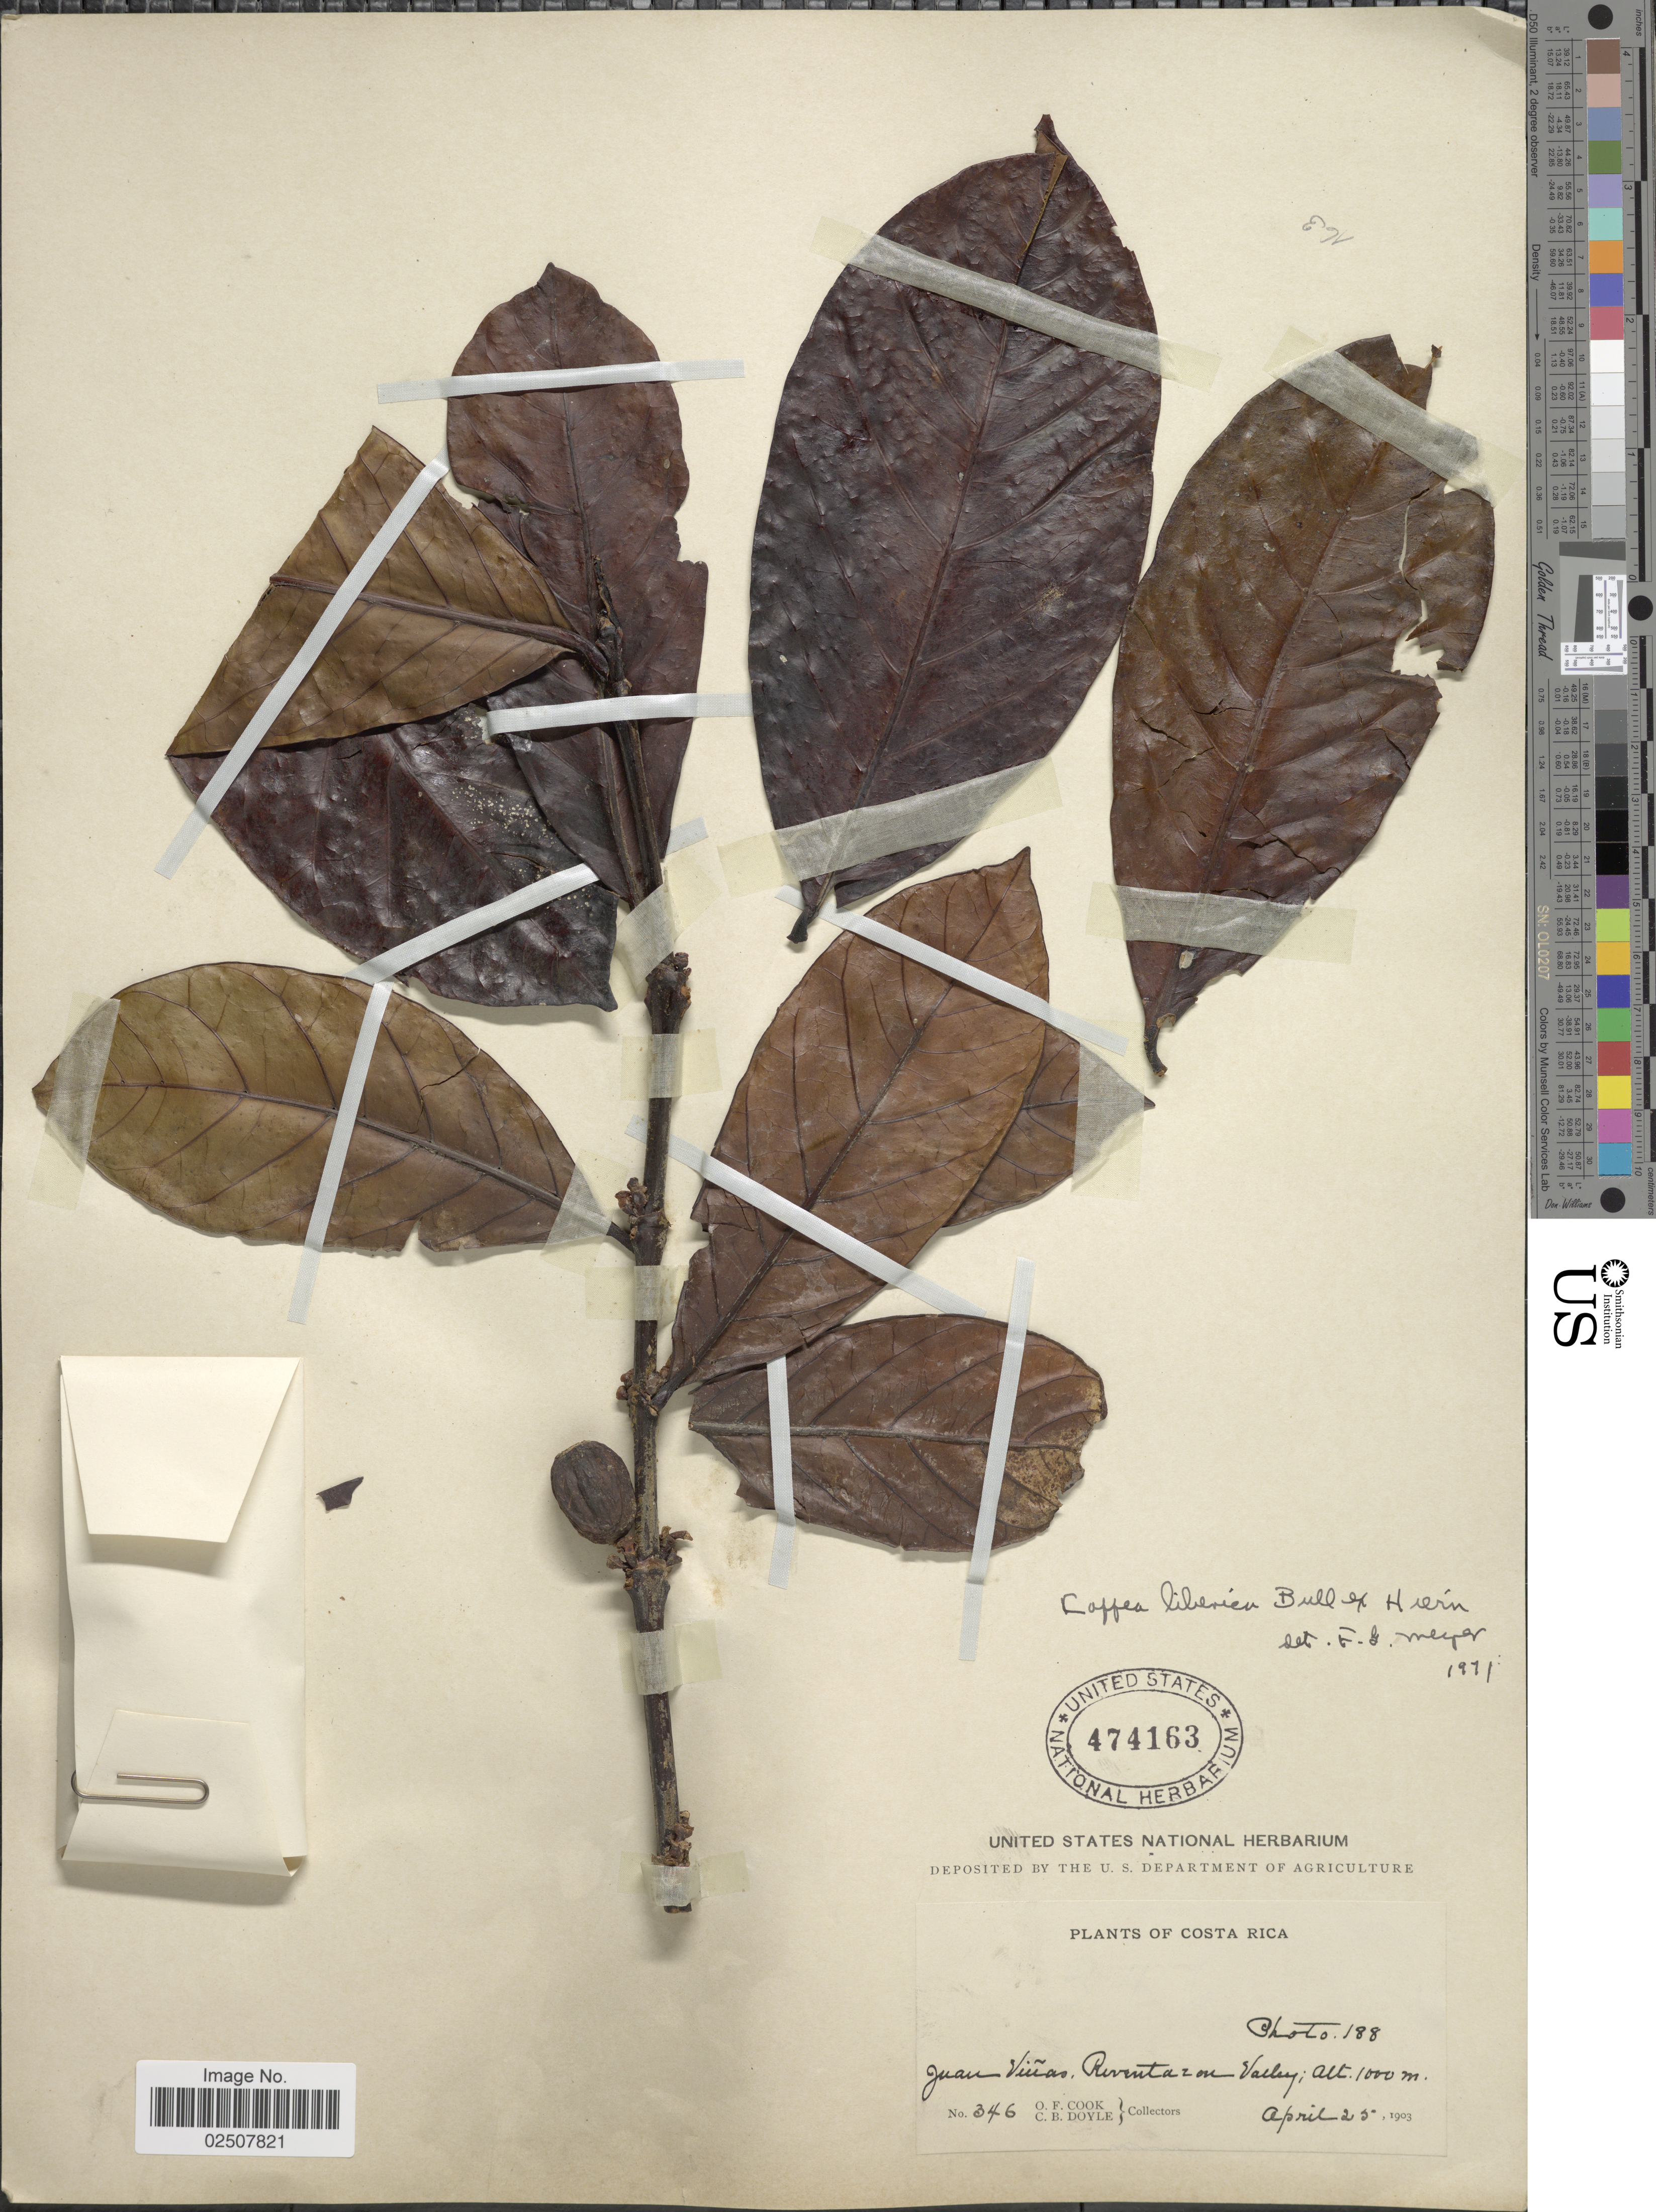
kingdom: Plantae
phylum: Tracheophyta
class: Magnoliopsida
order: Gentianales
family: Rubiaceae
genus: Coffea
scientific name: Coffea liberica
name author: Hiern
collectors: O. F. Cook & C. Doyle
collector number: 346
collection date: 1903-04-25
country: Costa Rica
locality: Juan Viñas, Reventazon Valley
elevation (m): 1000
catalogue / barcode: US 474163